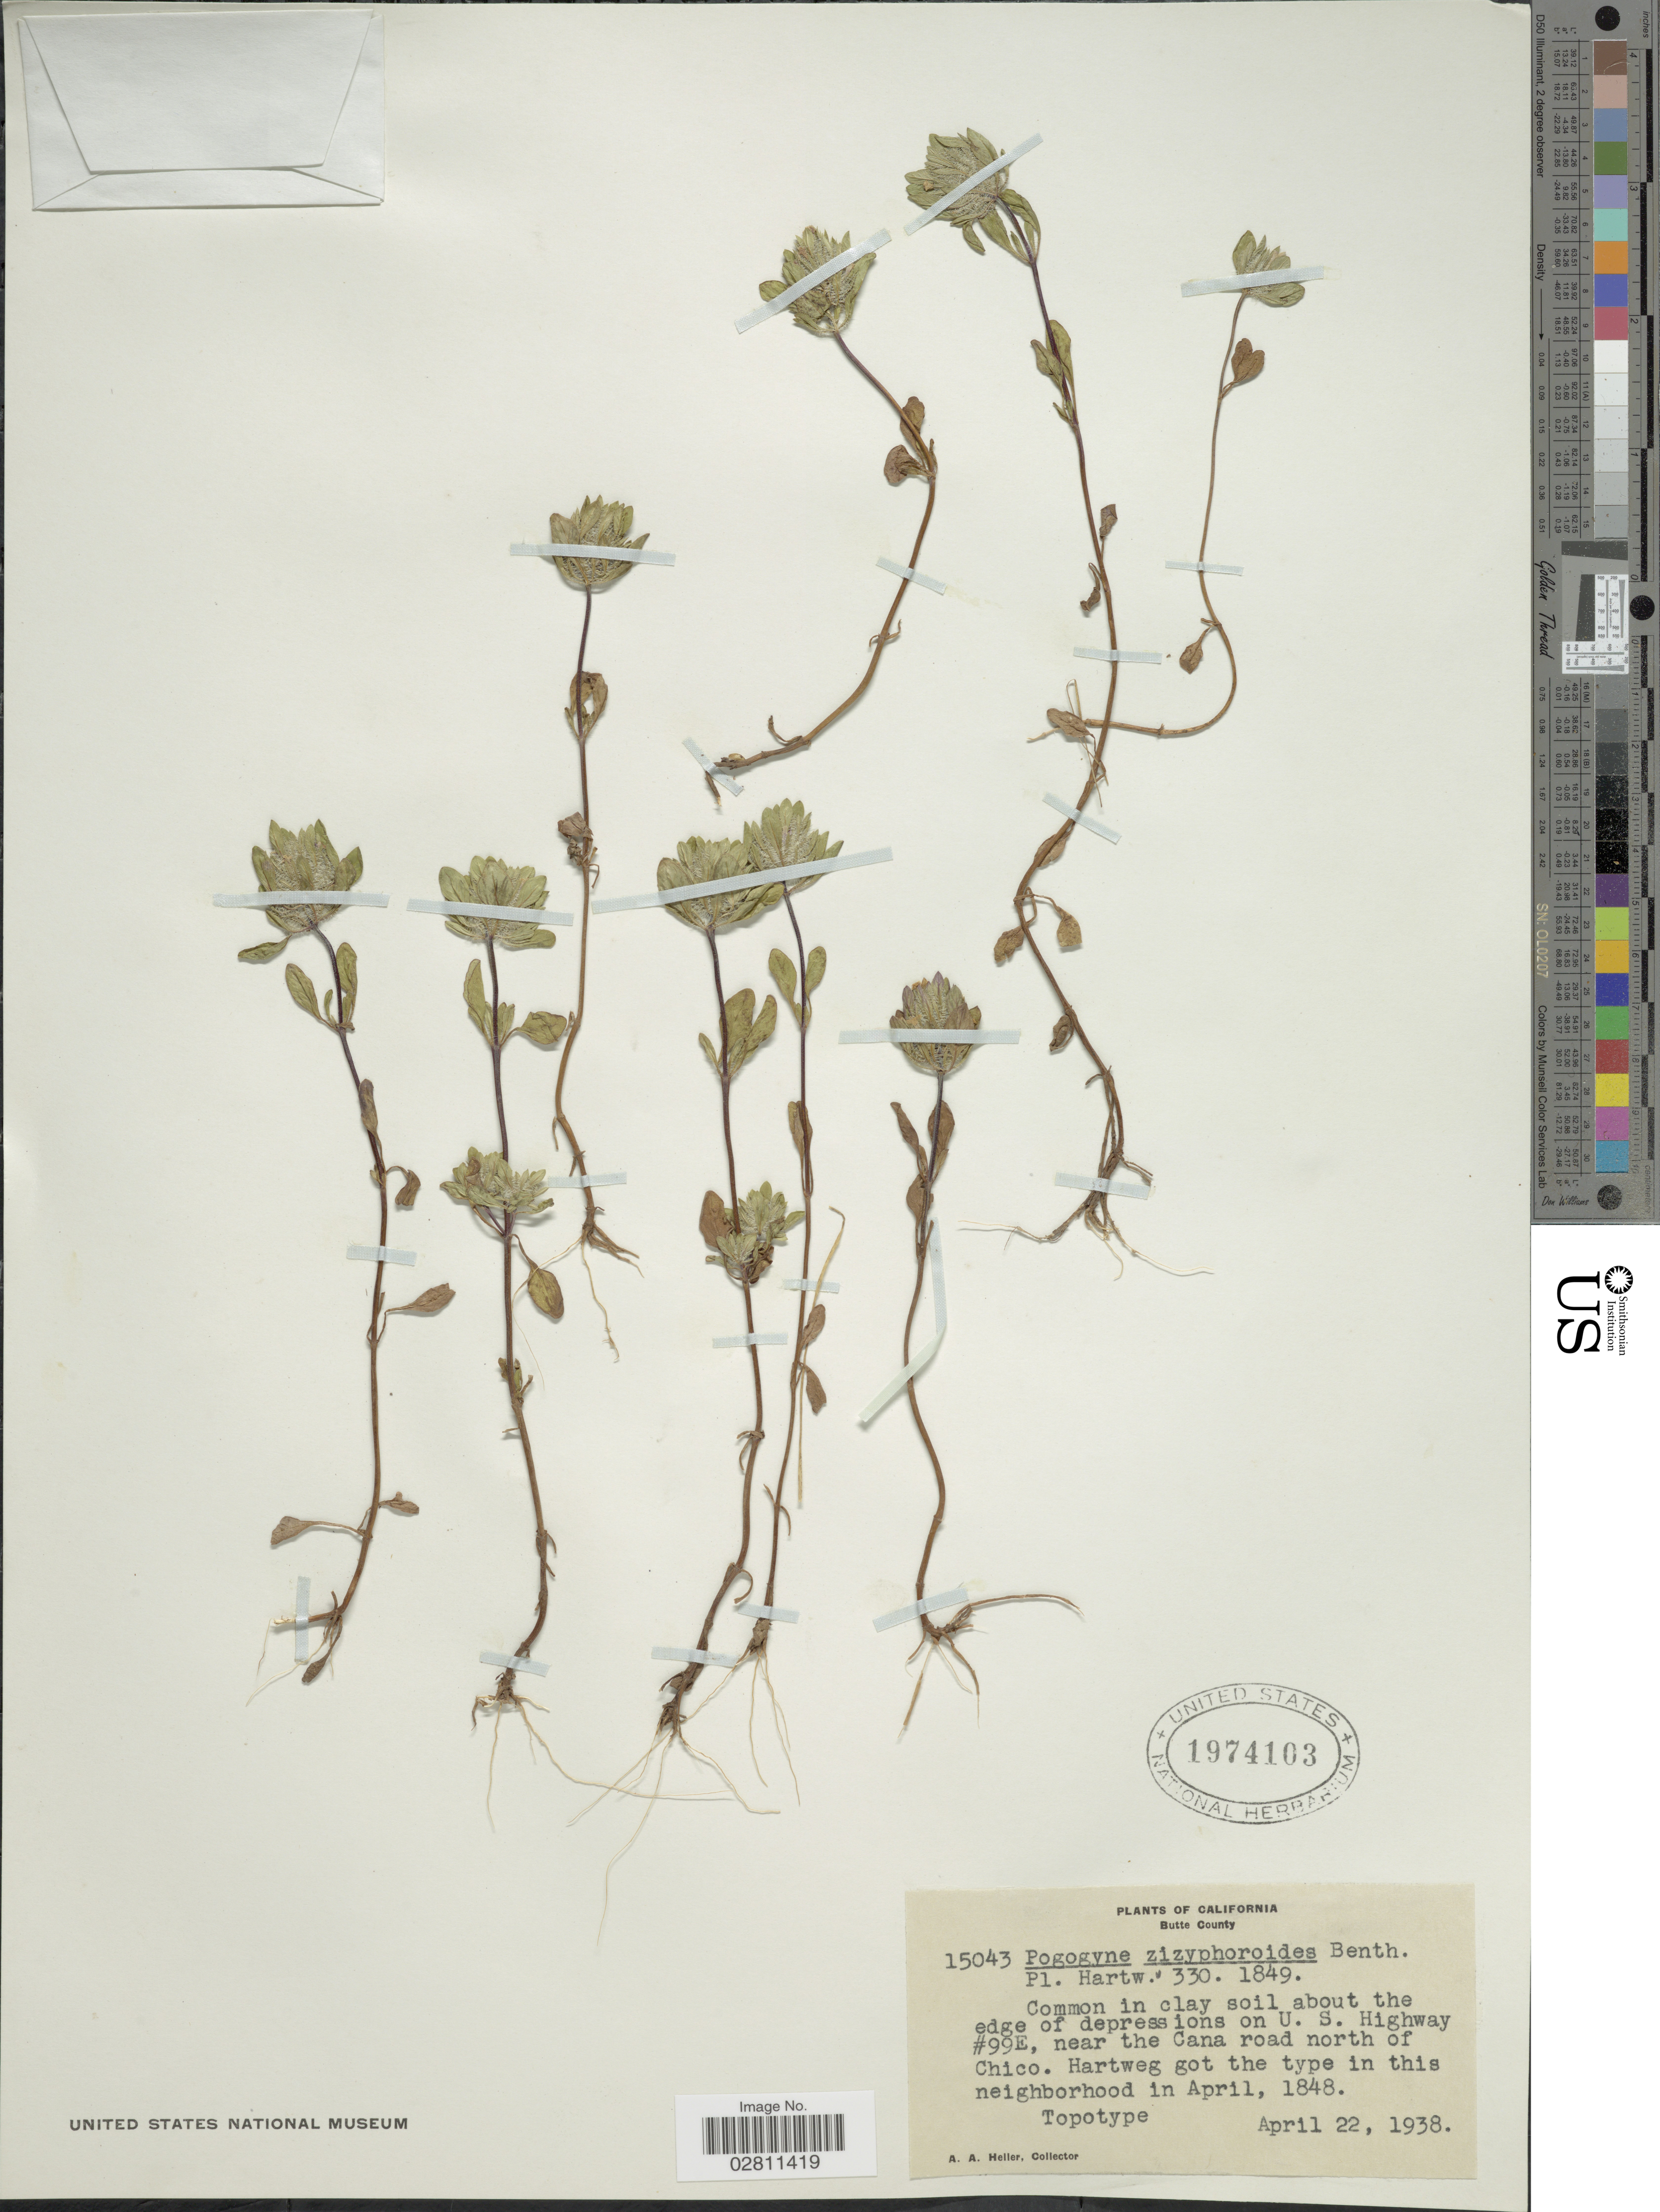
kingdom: Plantae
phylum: Tracheophyta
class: Magnoliopsida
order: Lamiales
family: Lamiaceae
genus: Pogogyne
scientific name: Pogogyne ziziphoroides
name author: Benth.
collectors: A. A. Heller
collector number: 15043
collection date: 1938-04-22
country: United States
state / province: California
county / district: Butte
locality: Butte County. common in clay soil about the edge of depressions on U.S. Highway #99E, near the Cana road north of Chico.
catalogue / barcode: US 1974103